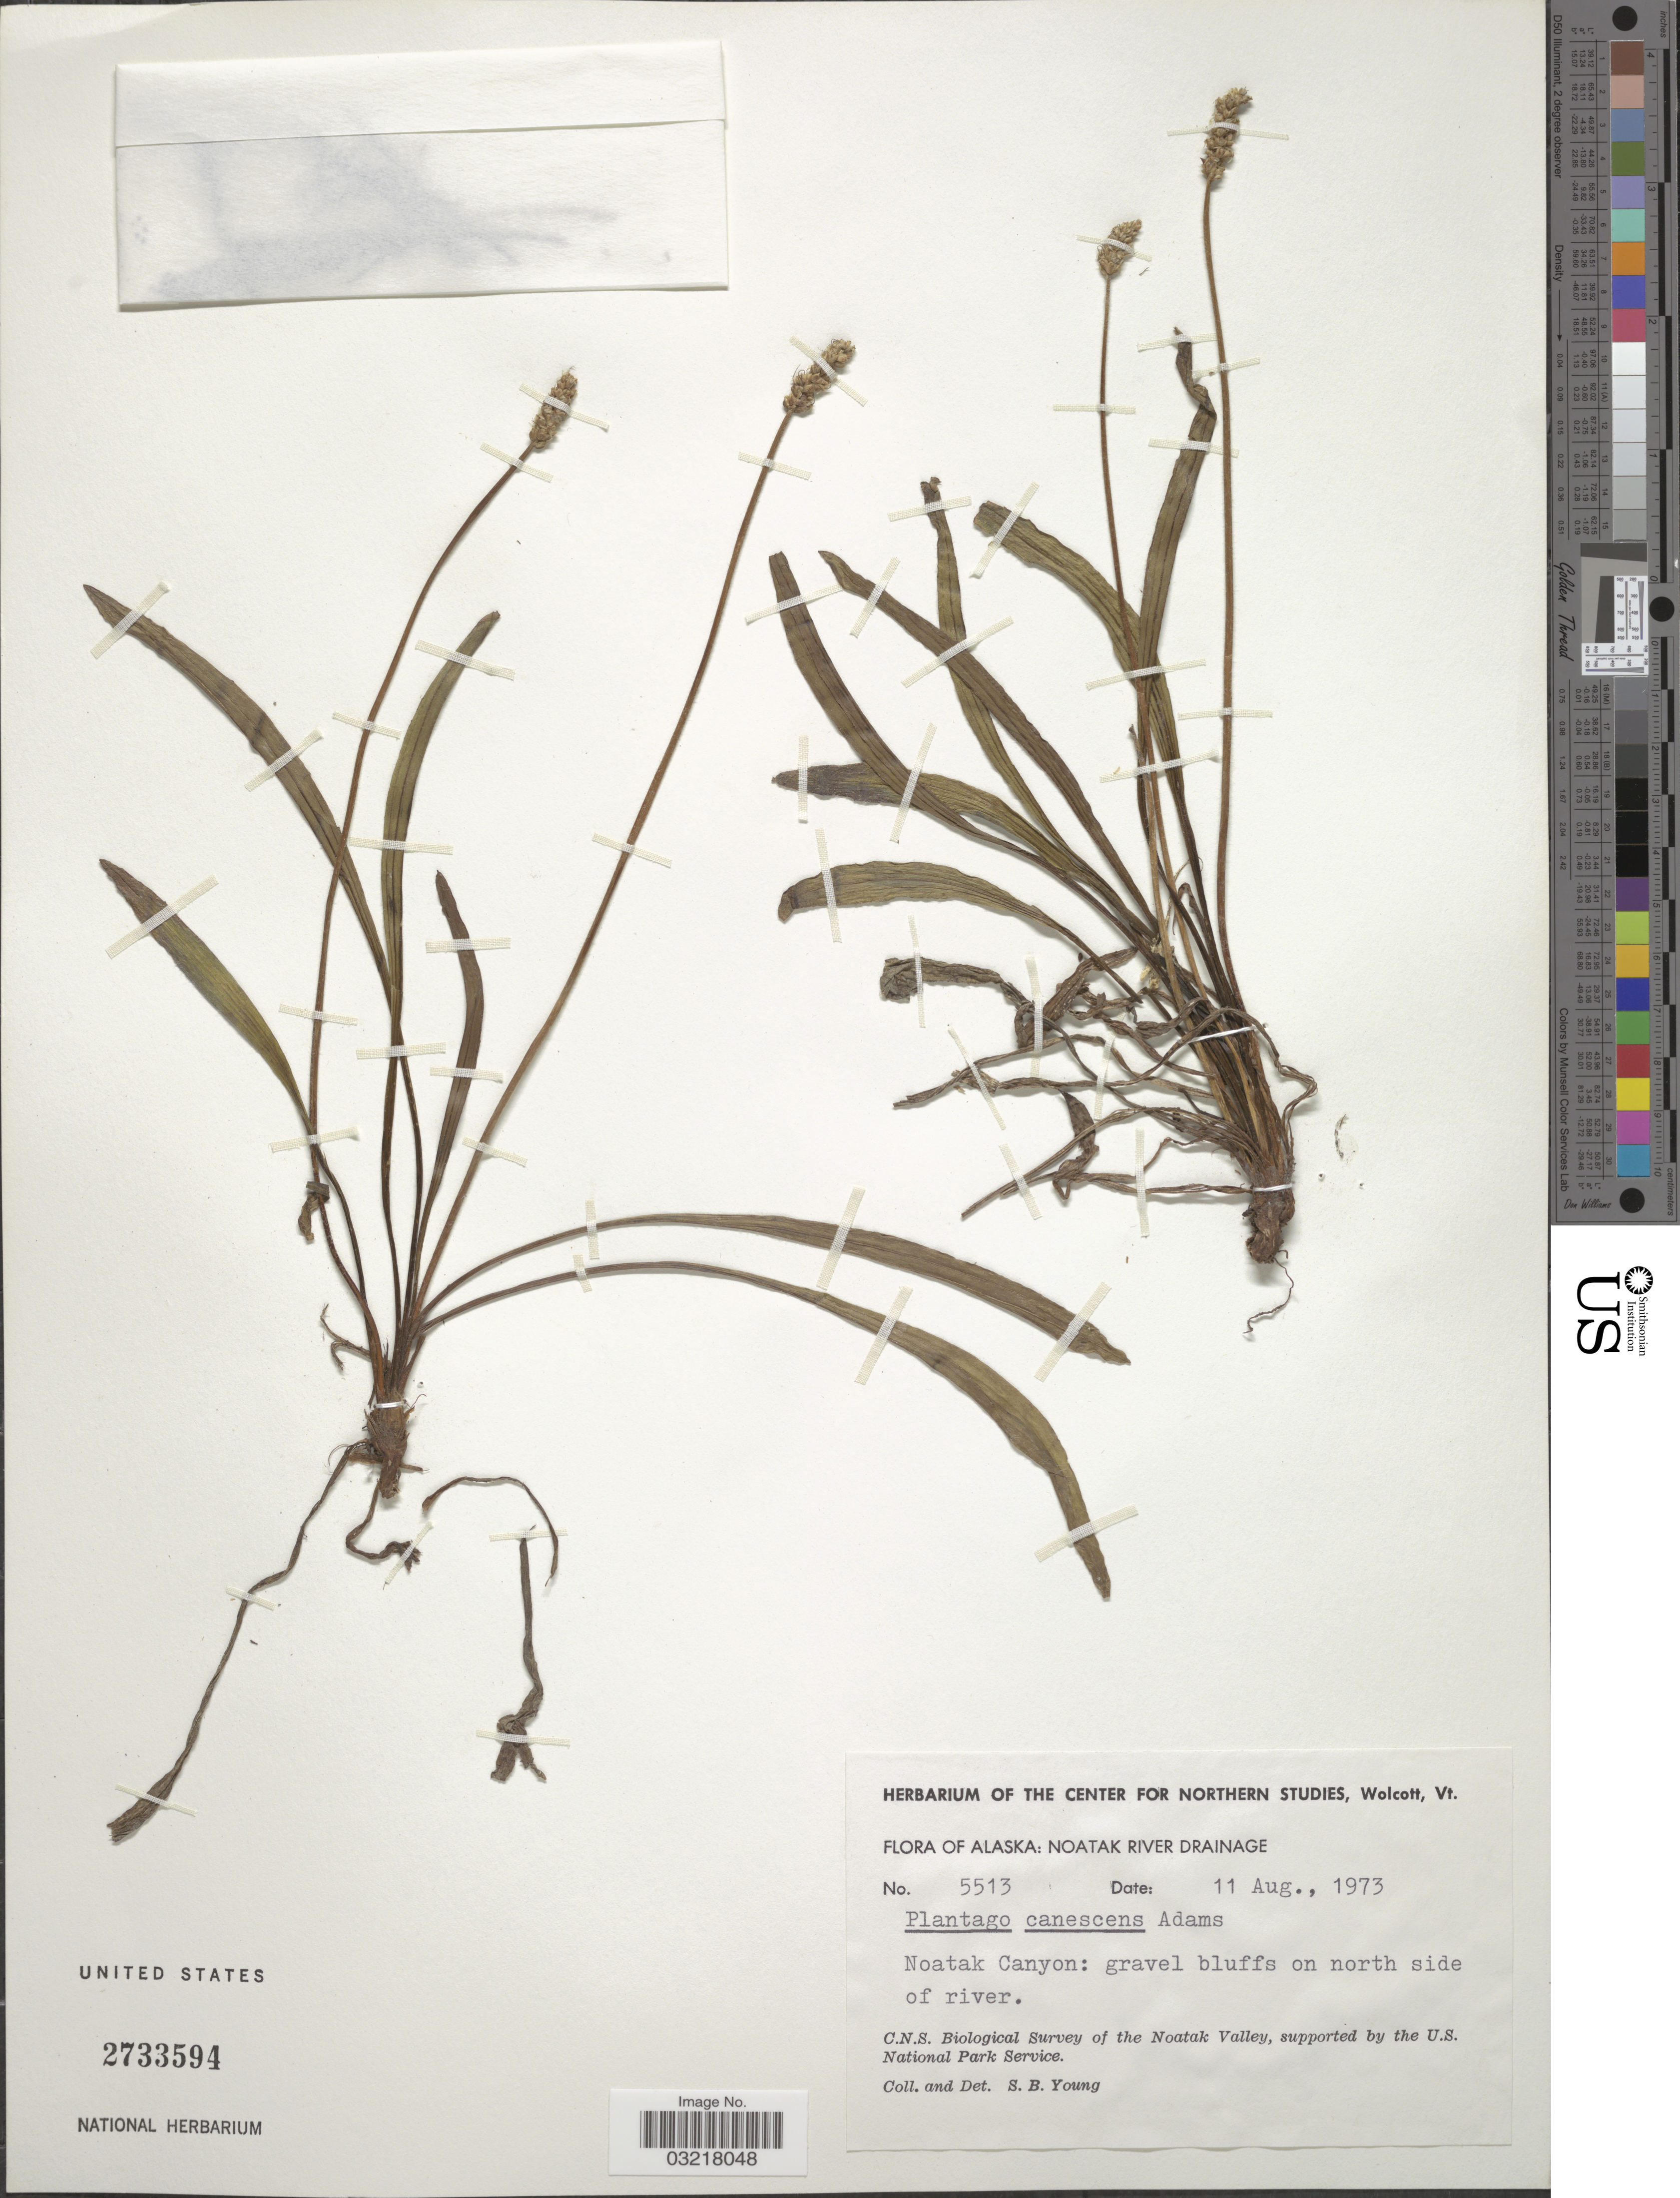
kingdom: Plantae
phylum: Tracheophyta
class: Magnoliopsida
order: Lamiales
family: Plantaginaceae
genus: Plantago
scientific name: Plantago canescens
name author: Adams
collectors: S. Young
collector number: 5513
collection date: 1973-08-11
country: United States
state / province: Alaska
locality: Noatak River Drainage. Noatak Canyon: gravel bluffs on north side of river.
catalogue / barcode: US 2733594